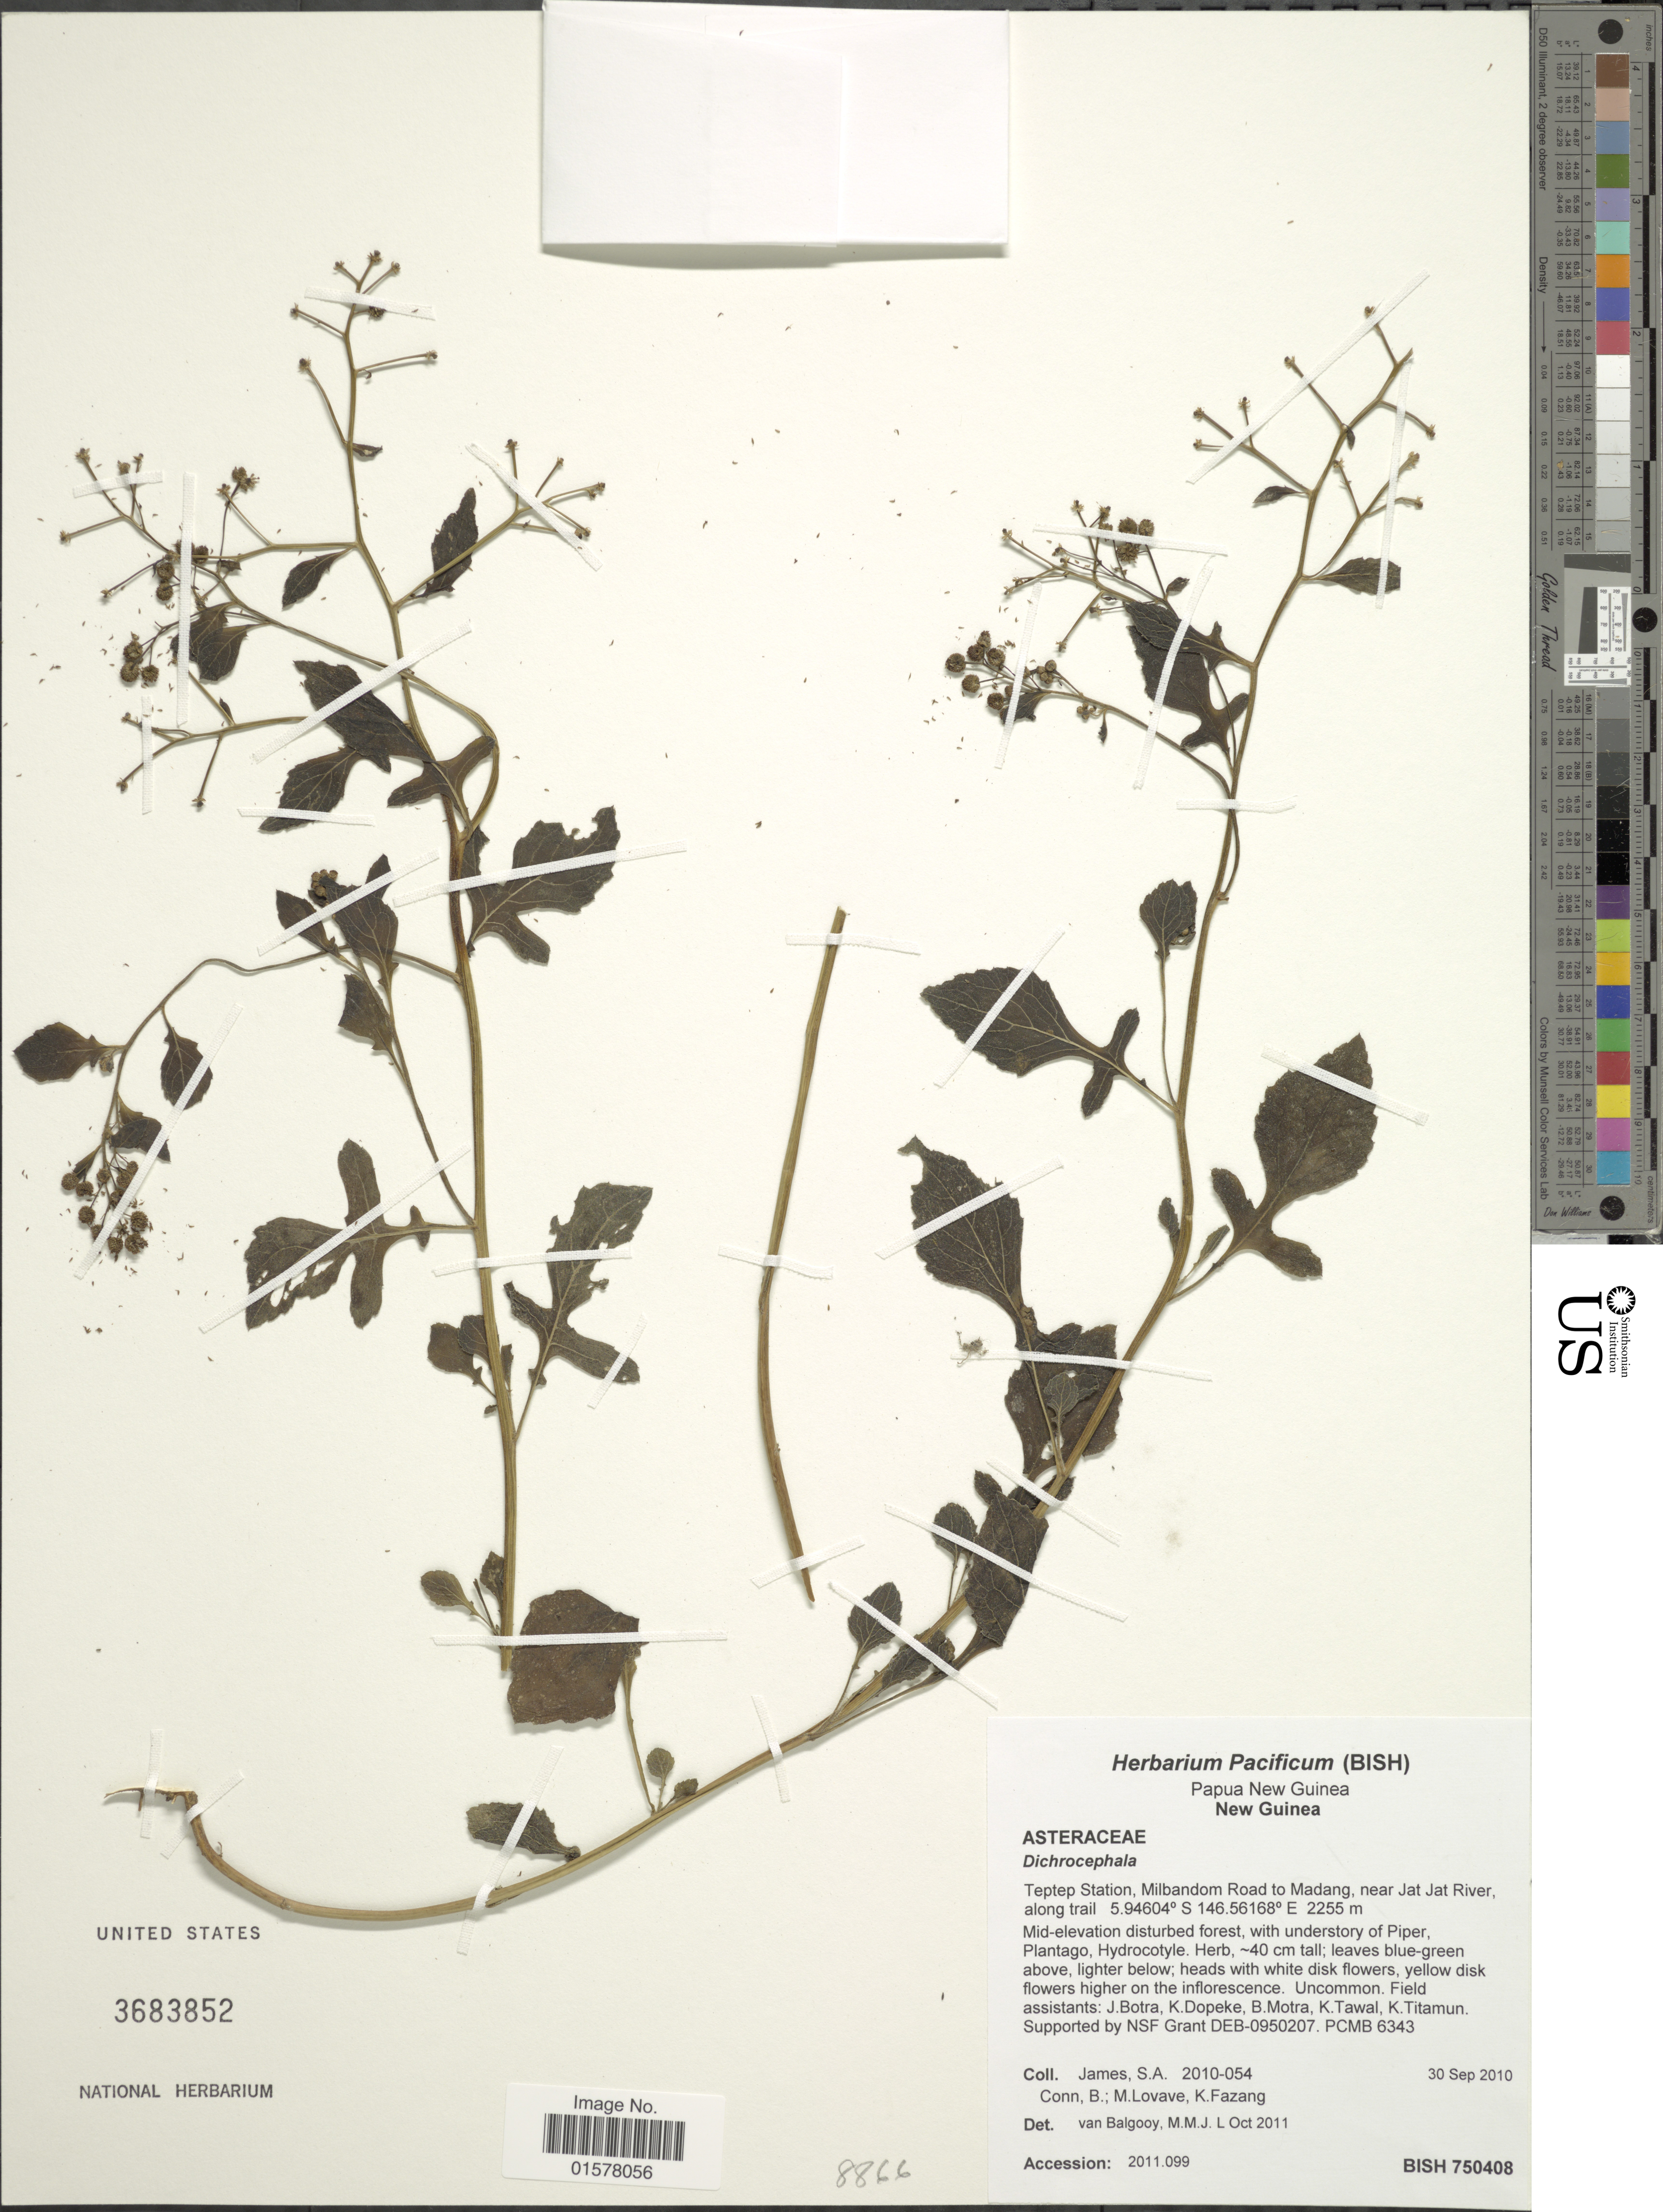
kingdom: Plantae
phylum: Tracheophyta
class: Magnoliopsida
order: Asterales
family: Asteraceae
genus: Dichrocephala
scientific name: Dichrocephala sp.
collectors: S. James, B. Conn, M. Lovave & K. Fazang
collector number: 2010-054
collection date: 2010-09-30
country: Papua New Guinea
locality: New Guinea, Teptep Station, Milbandom Road to Madang, near Jat Jat River along trail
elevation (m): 2255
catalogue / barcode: US 3683852